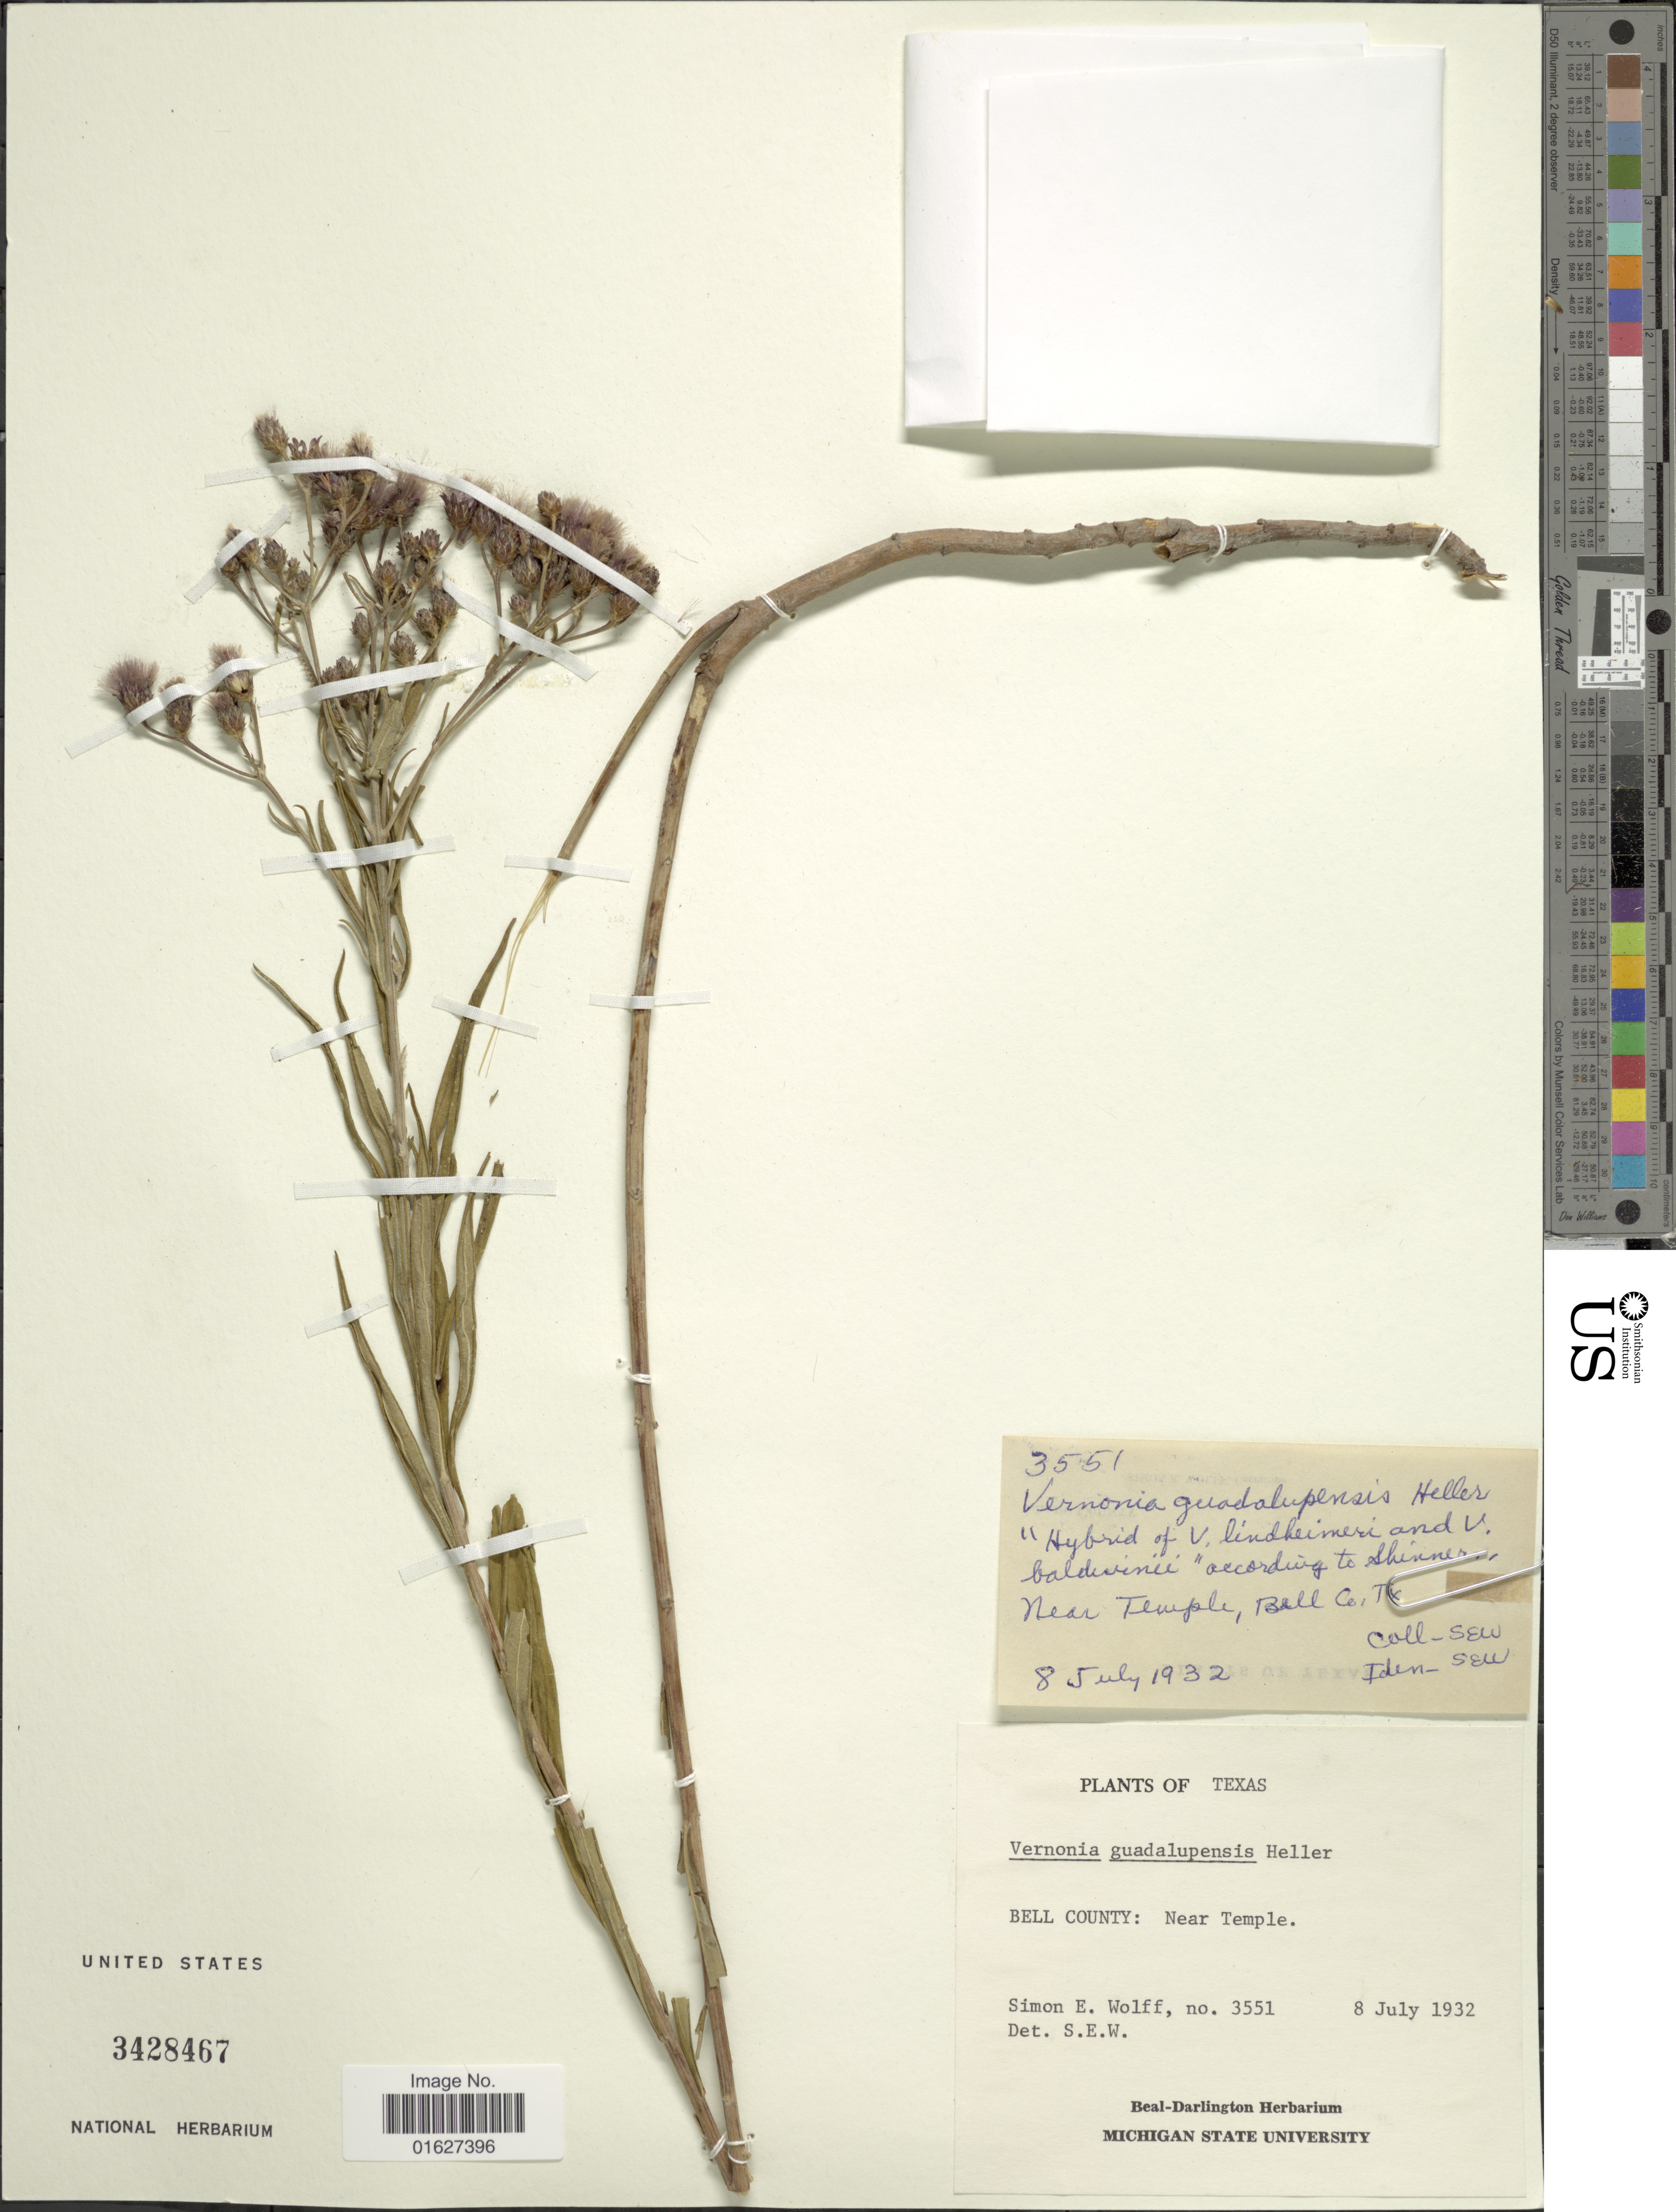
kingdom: Plantae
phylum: Tracheophyta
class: Magnoliopsida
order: Asterales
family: Asteraceae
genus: Vernonia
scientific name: Vernonia guadalupensis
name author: A. Heller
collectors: S. E. Wolff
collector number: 3551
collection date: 1932-07-08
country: United States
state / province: Texas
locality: Texas. Bell County: Near Temple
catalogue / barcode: US 3428467